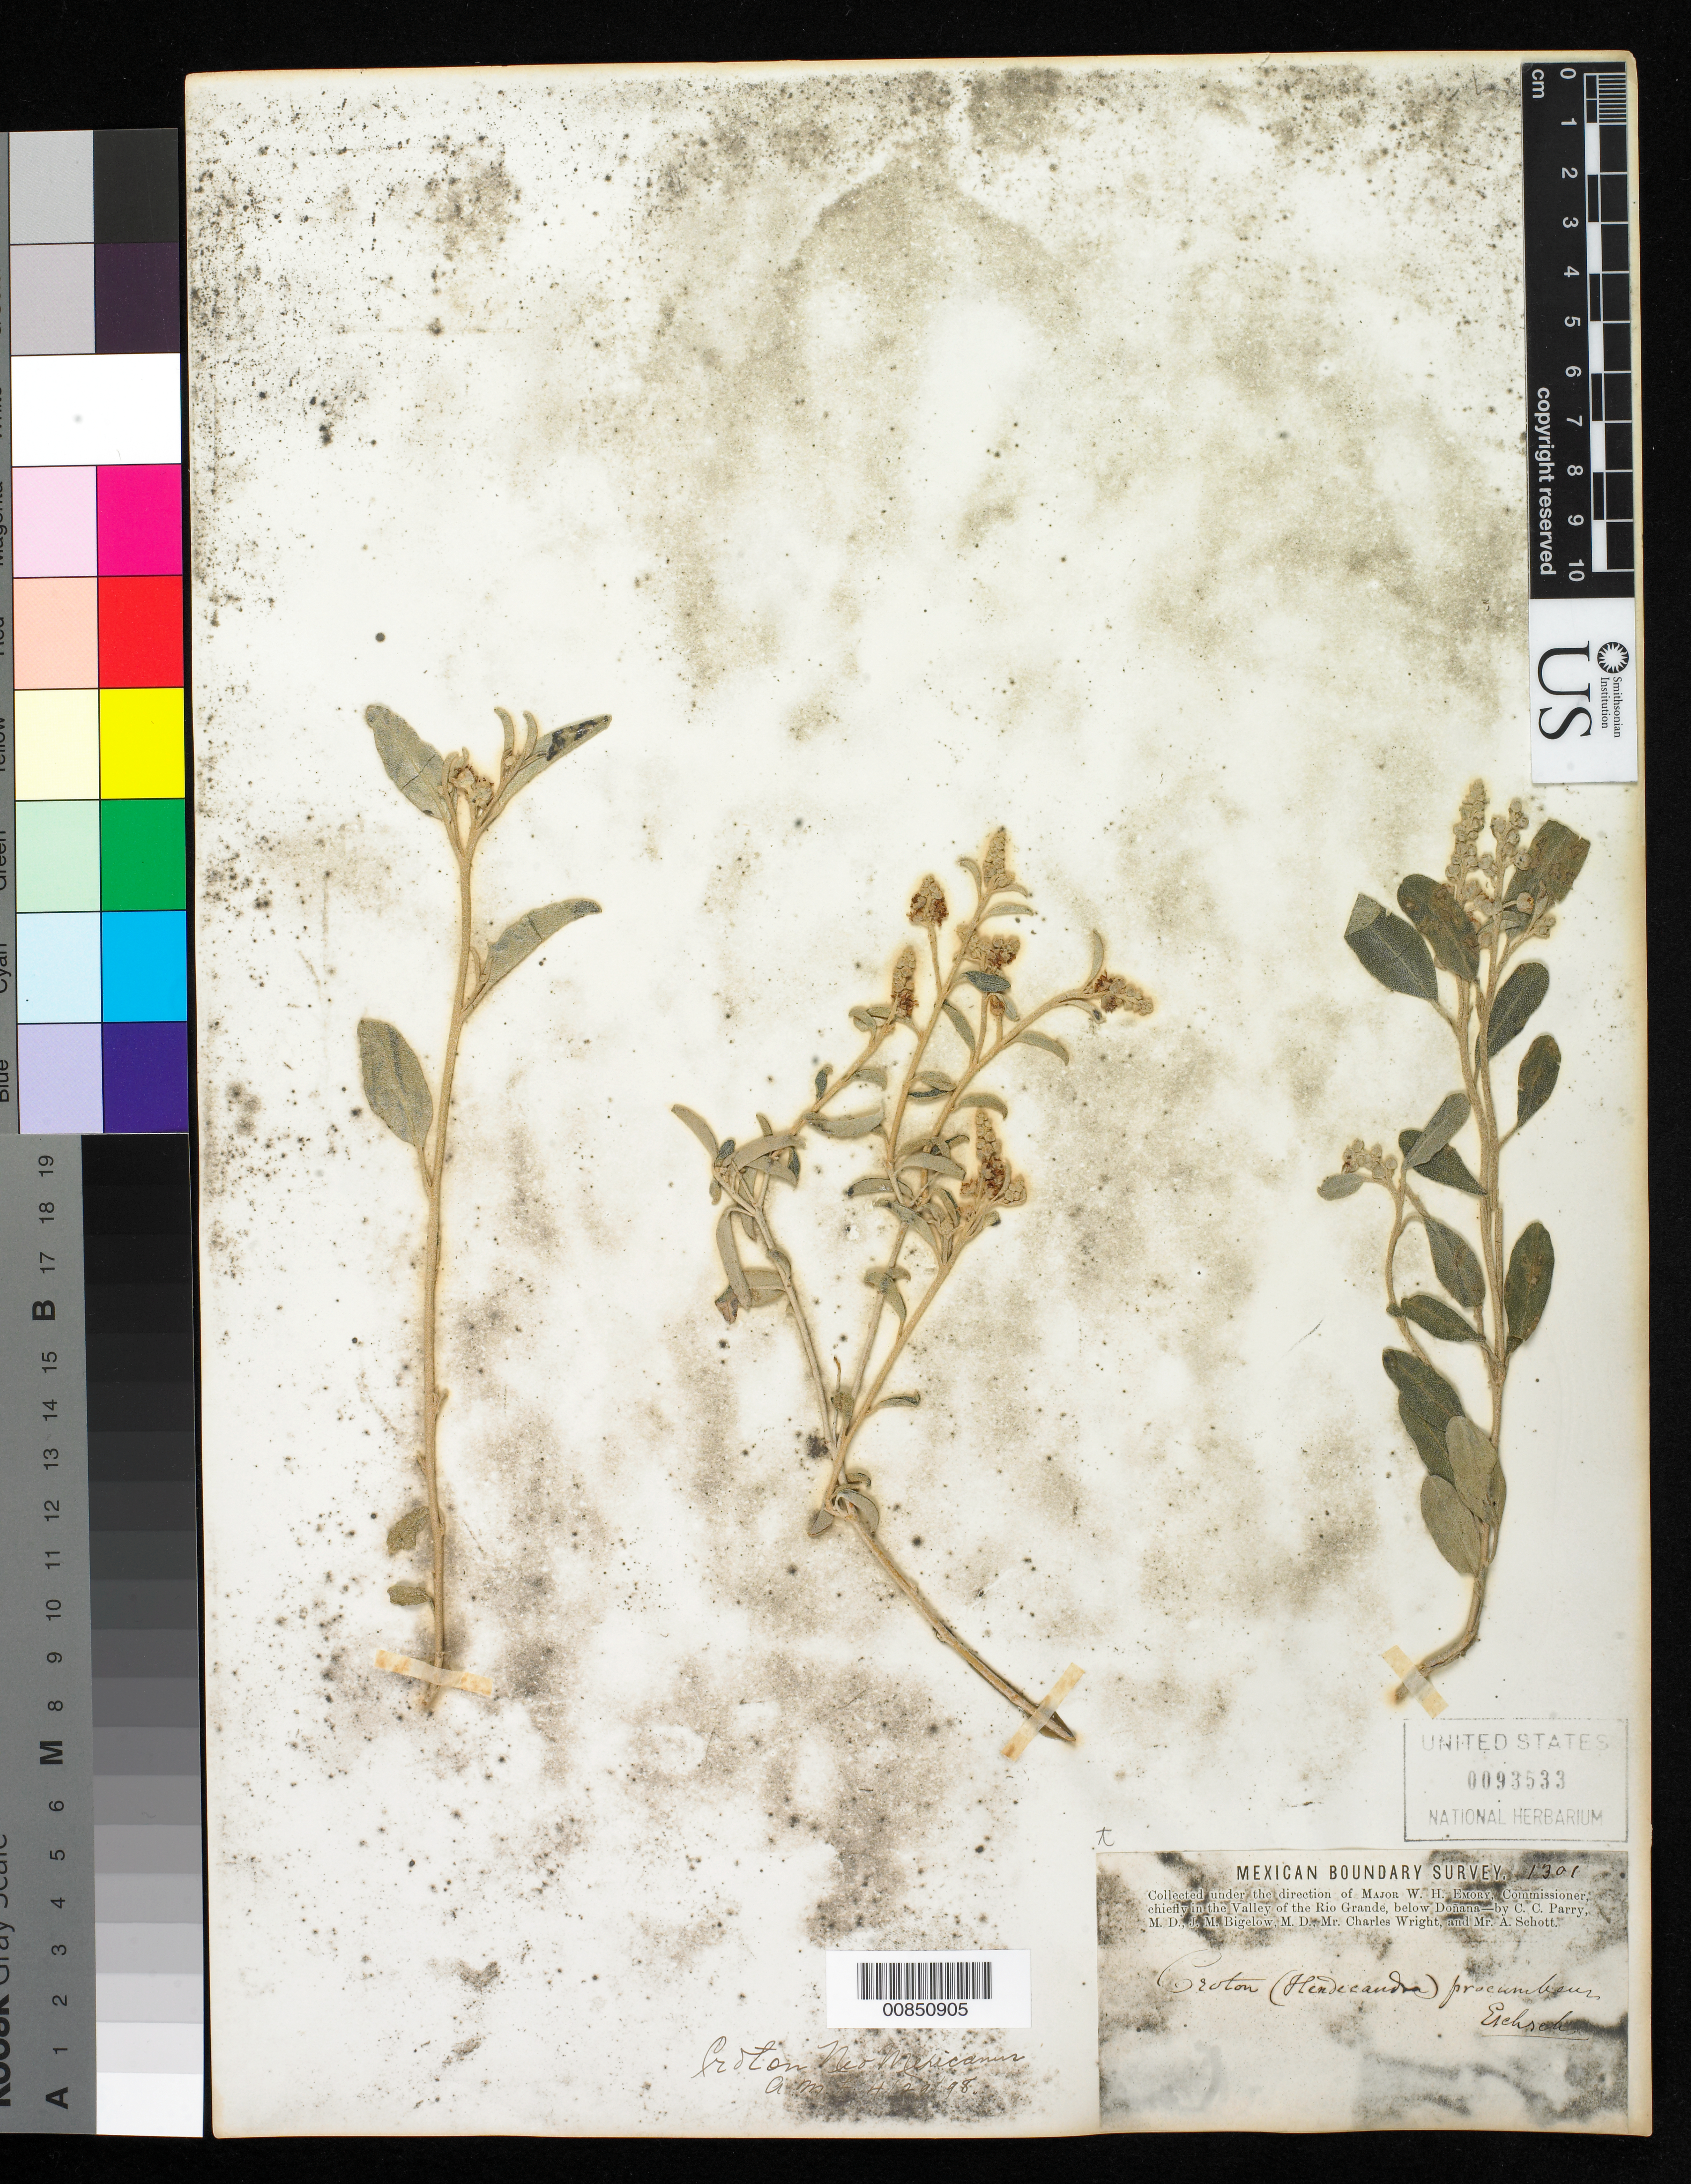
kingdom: Plantae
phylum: Tracheophyta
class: Magnoliopsida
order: Malpighiales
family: Euphorbiaceae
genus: Croton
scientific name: Croton neomexicanus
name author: Müll. Arg.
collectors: C. C. Parry, J. M. Bigelow, C. Wright & A. C. V. Schott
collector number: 1301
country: United States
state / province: New Mexico / Texas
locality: Valley of the Rio Grande, below Doñana.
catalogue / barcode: US 93533